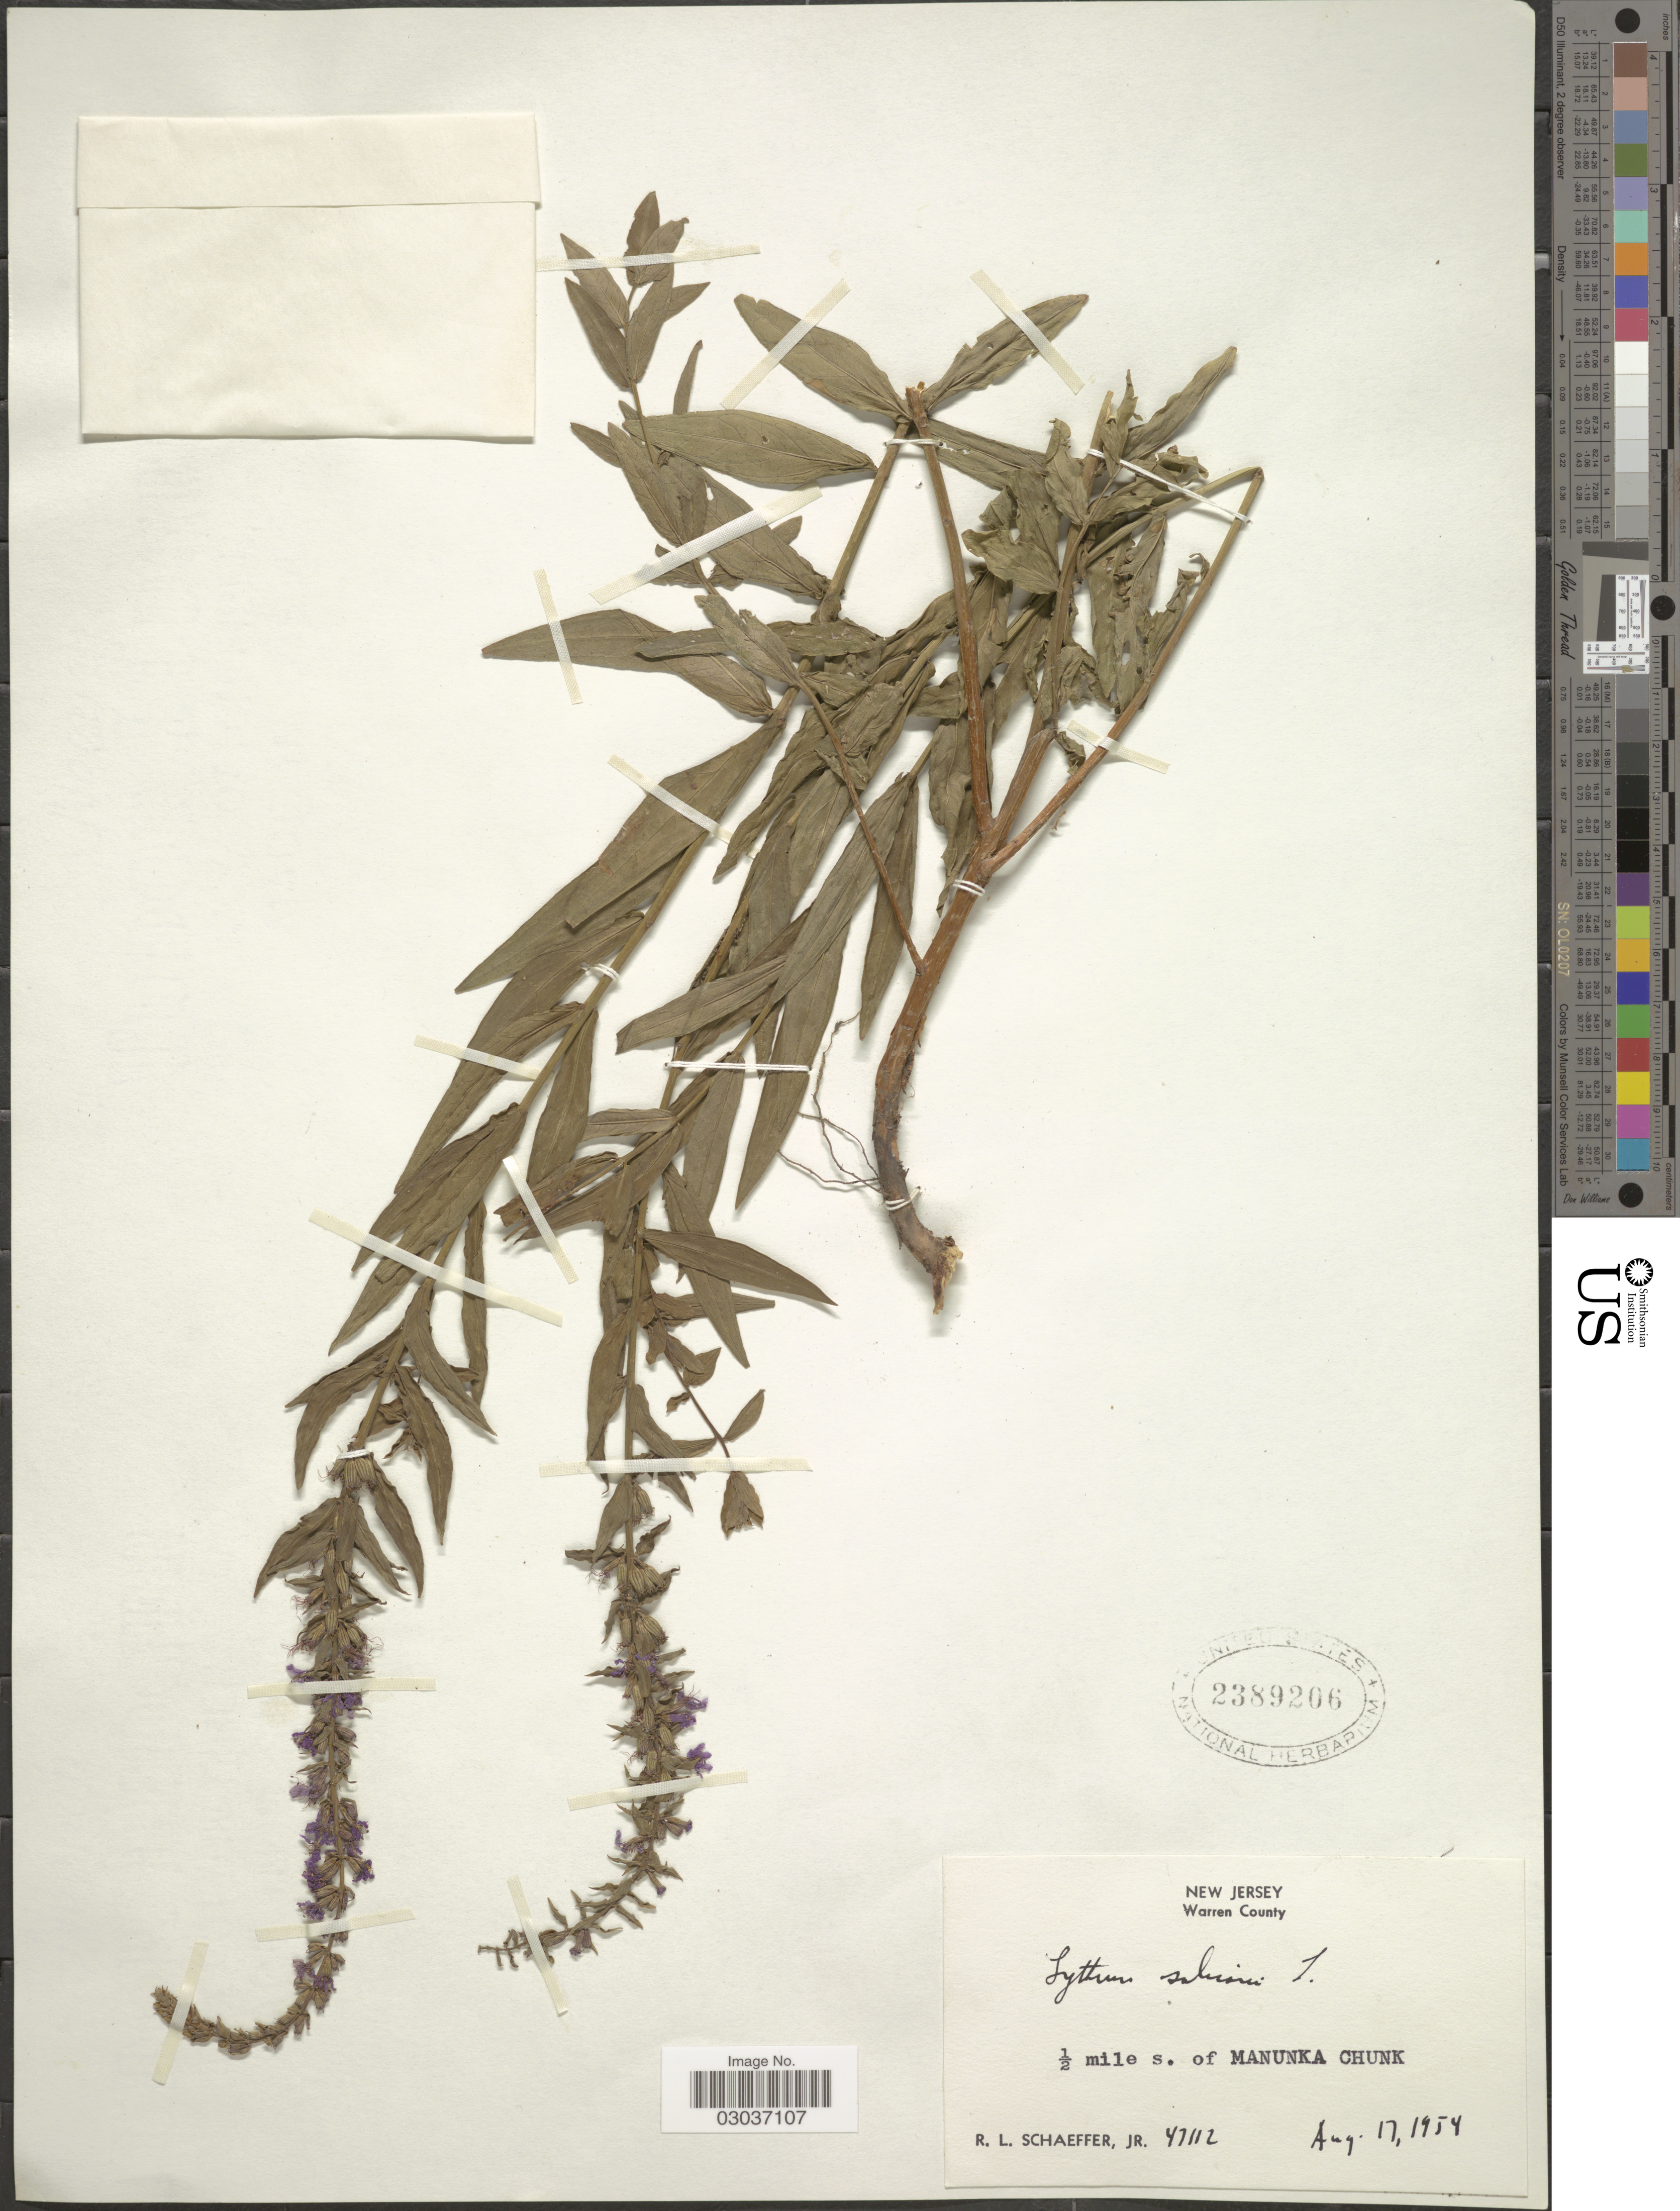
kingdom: Plantae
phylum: Tracheophyta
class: Magnoliopsida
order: Myrtales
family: Lythraceae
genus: Lythrum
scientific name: Lythrum salicaria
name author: L.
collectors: R. L. Schaeffer Jr.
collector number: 47112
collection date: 1954-08-17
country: United States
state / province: New Jersey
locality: Warren County, ½ mile s. of Manunka Chunk.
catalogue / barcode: US 2389206